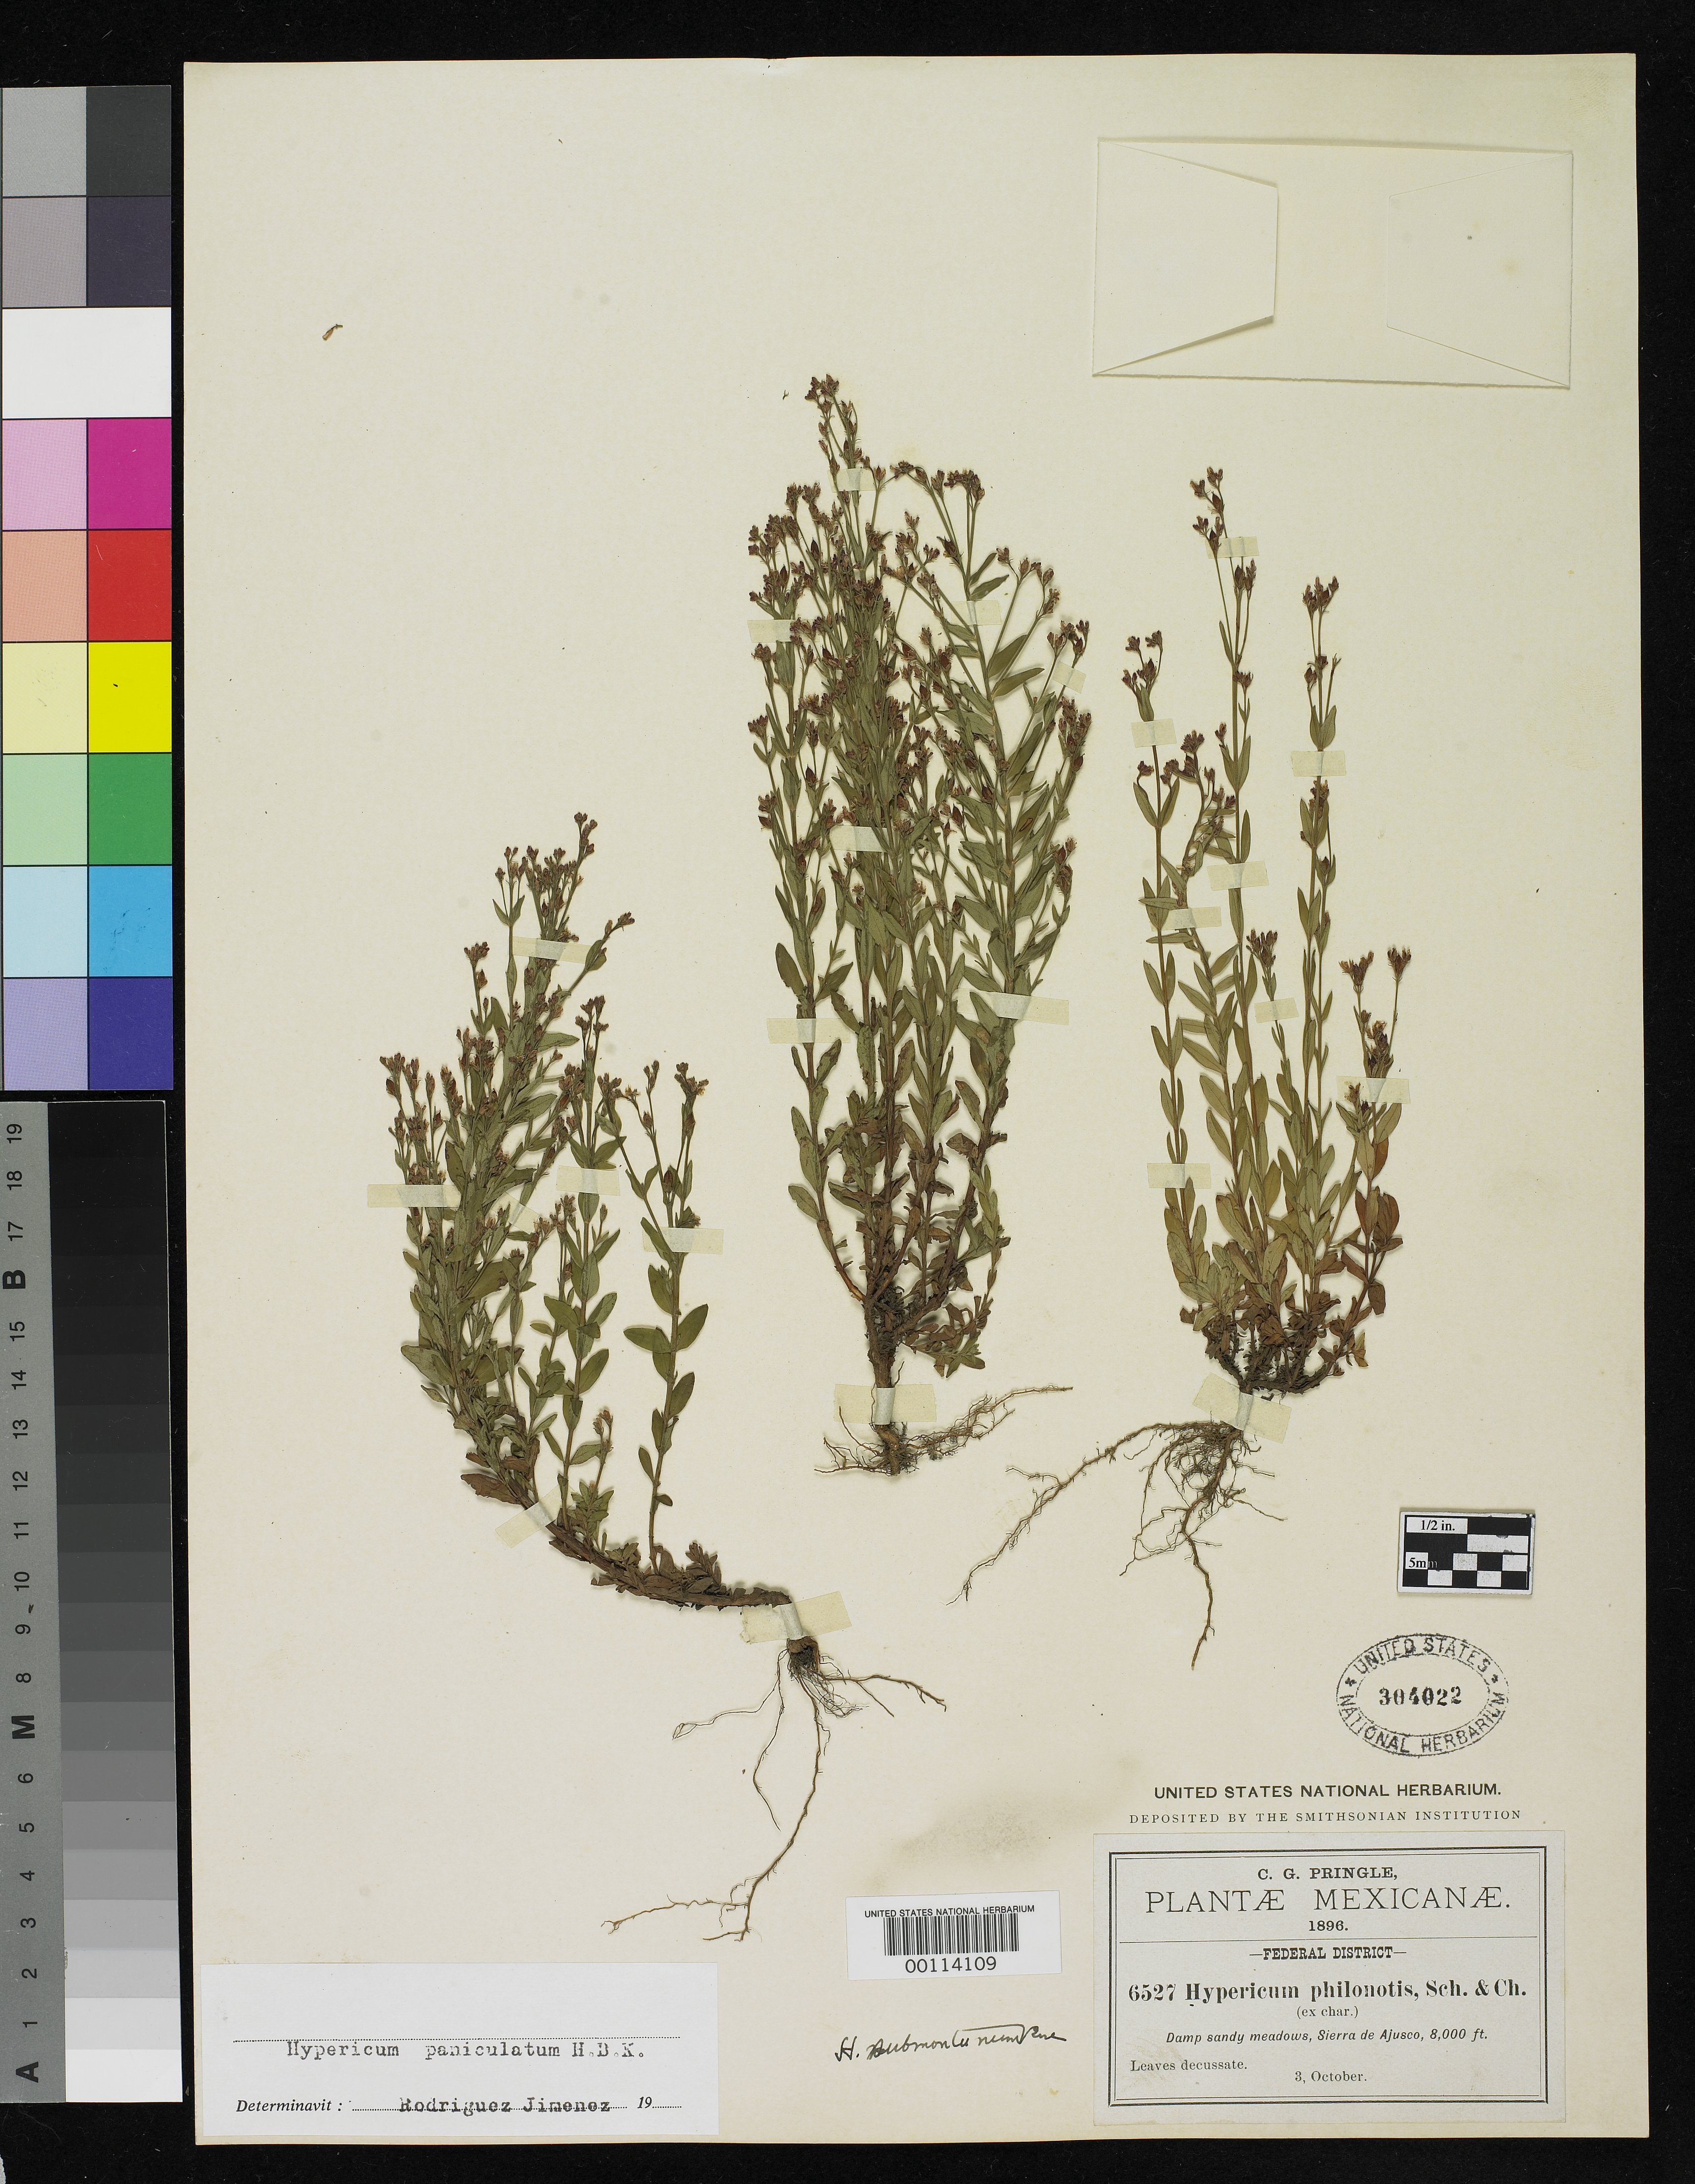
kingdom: Plantae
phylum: Tracheophyta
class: Magnoliopsida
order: Malpighiales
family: Hypericaceae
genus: Hypericum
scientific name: Hypericum submontanum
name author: Rose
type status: Holotype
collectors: C. G. Pringle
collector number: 6527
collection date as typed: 03 Oct 1896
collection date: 1896-10-03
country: Mexico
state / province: Distrito Federal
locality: Sierra de Ajusco.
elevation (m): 2377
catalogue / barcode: US 304022